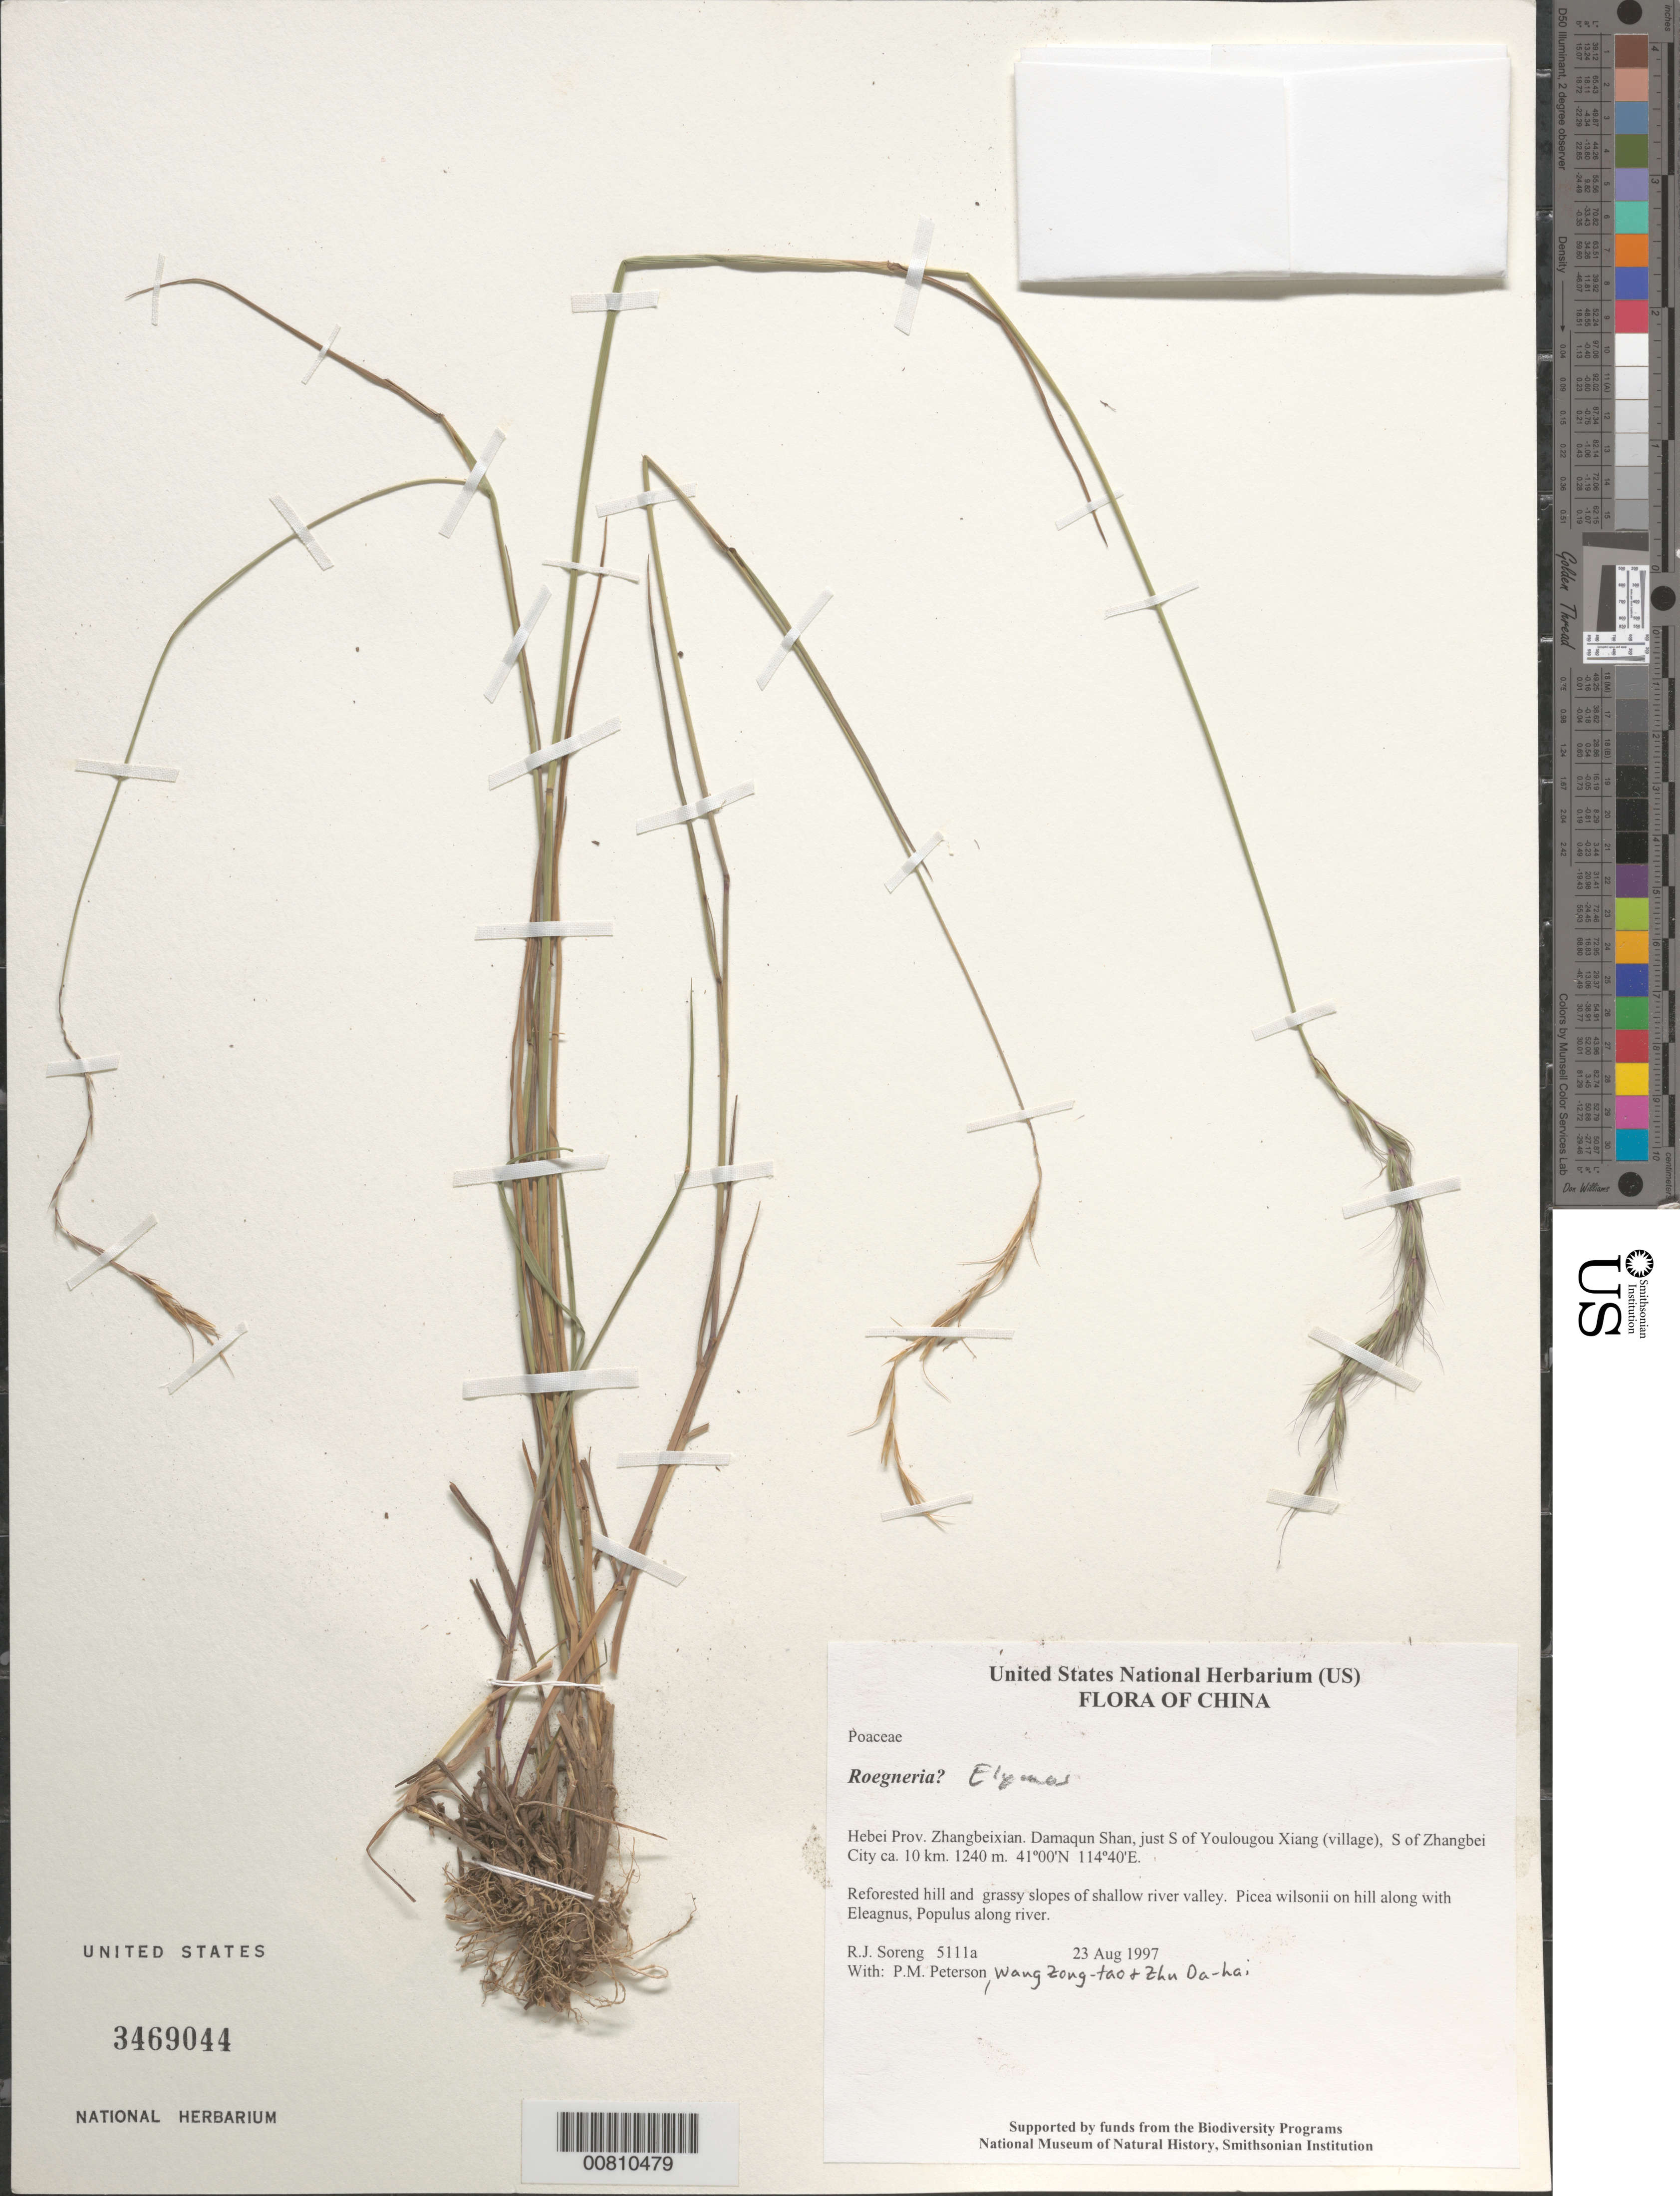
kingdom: Plantae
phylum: Tracheophyta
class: Liliopsida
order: Poales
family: Poaceae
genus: Elymus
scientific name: Elymus sp.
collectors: R. J. Soreng, P. M. Peterson & Zhu Da-hai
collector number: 5111a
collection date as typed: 23 Aug 1997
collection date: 1997-08-23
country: China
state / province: Hebei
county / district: Zhangbeixian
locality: Damaqun Shan, just S of Youlougou Xiang (village), S of Zhangbei City ca. 10 km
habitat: Reforested hill and grassy slopes of shallow river valley. Picea wilsonii on hill along with Eleagnus, Populus along river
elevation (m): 1240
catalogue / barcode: US 3469044